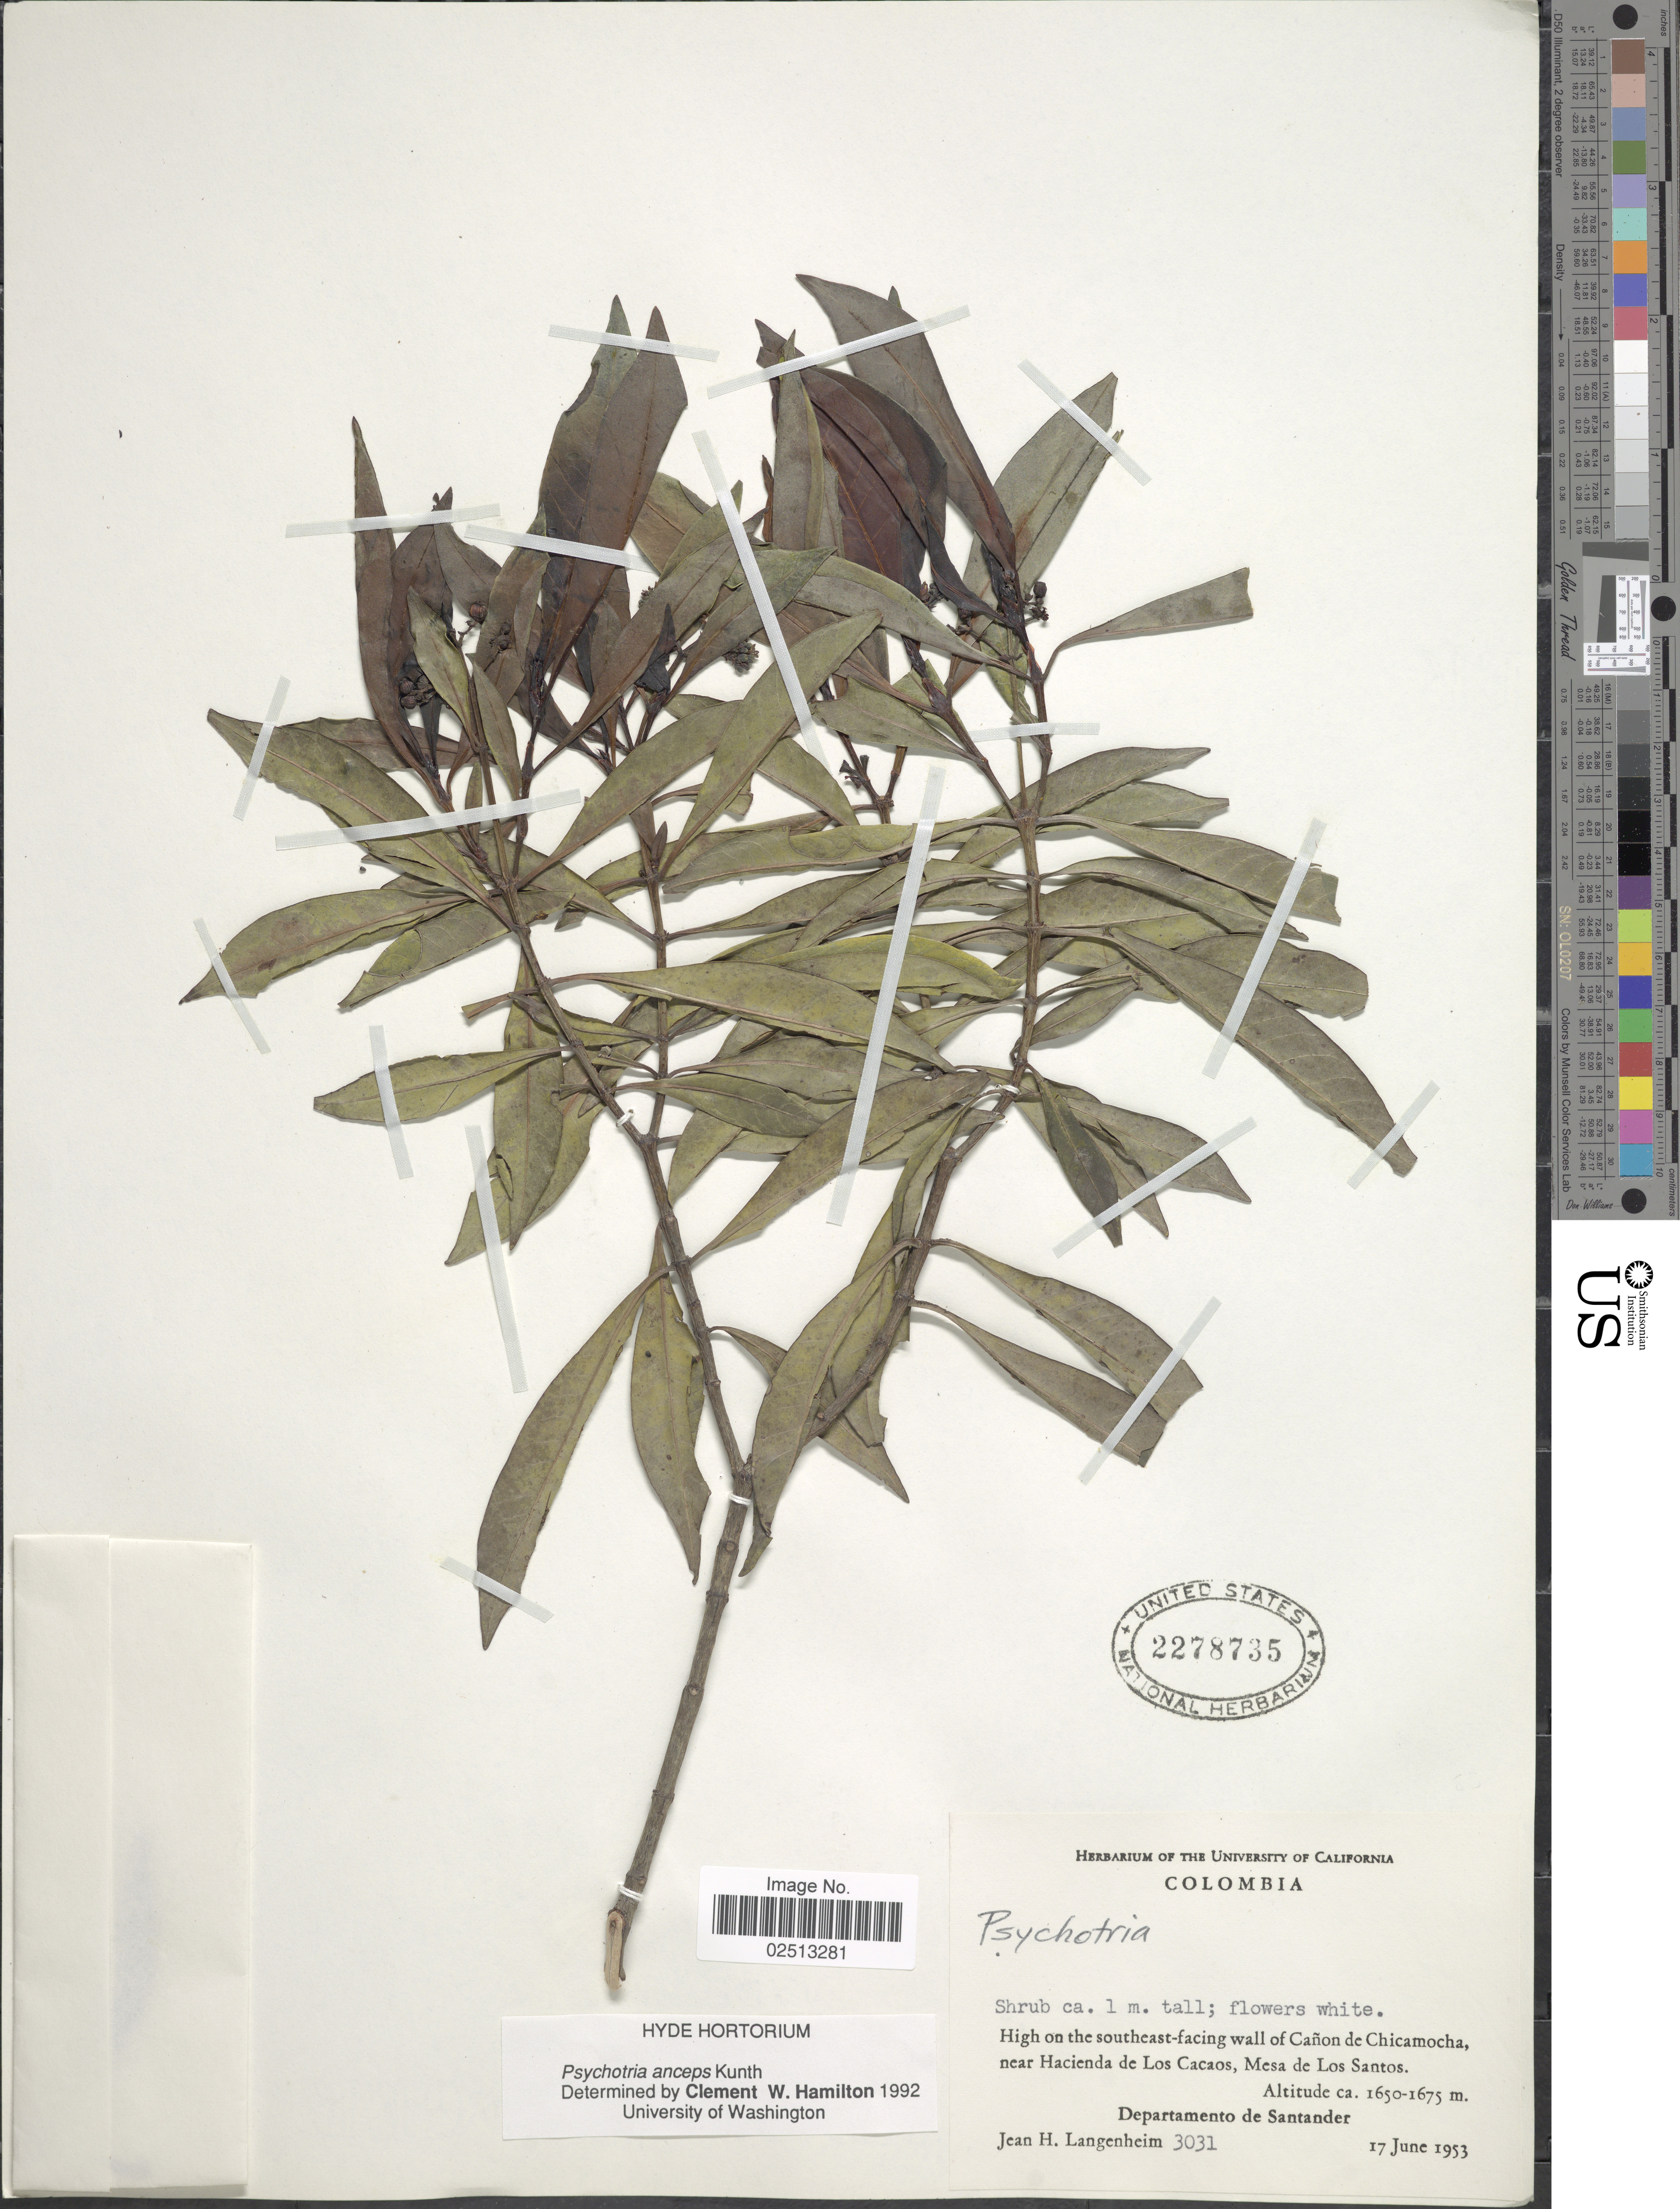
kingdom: Plantae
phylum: Tracheophyta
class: Magnoliopsida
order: Gentianales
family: Rubiaceae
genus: Psychotria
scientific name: Psychotria anceps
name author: Kunth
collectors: J. H. Langenheim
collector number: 3031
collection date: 1953-06-17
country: Colombia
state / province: Santander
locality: High on the southeast-facing wall of Canon de Chicamocha, near Hacienda de Los Cacao, Mesa de Los Santos. Departamento de Santander.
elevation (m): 1650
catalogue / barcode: US 2278735